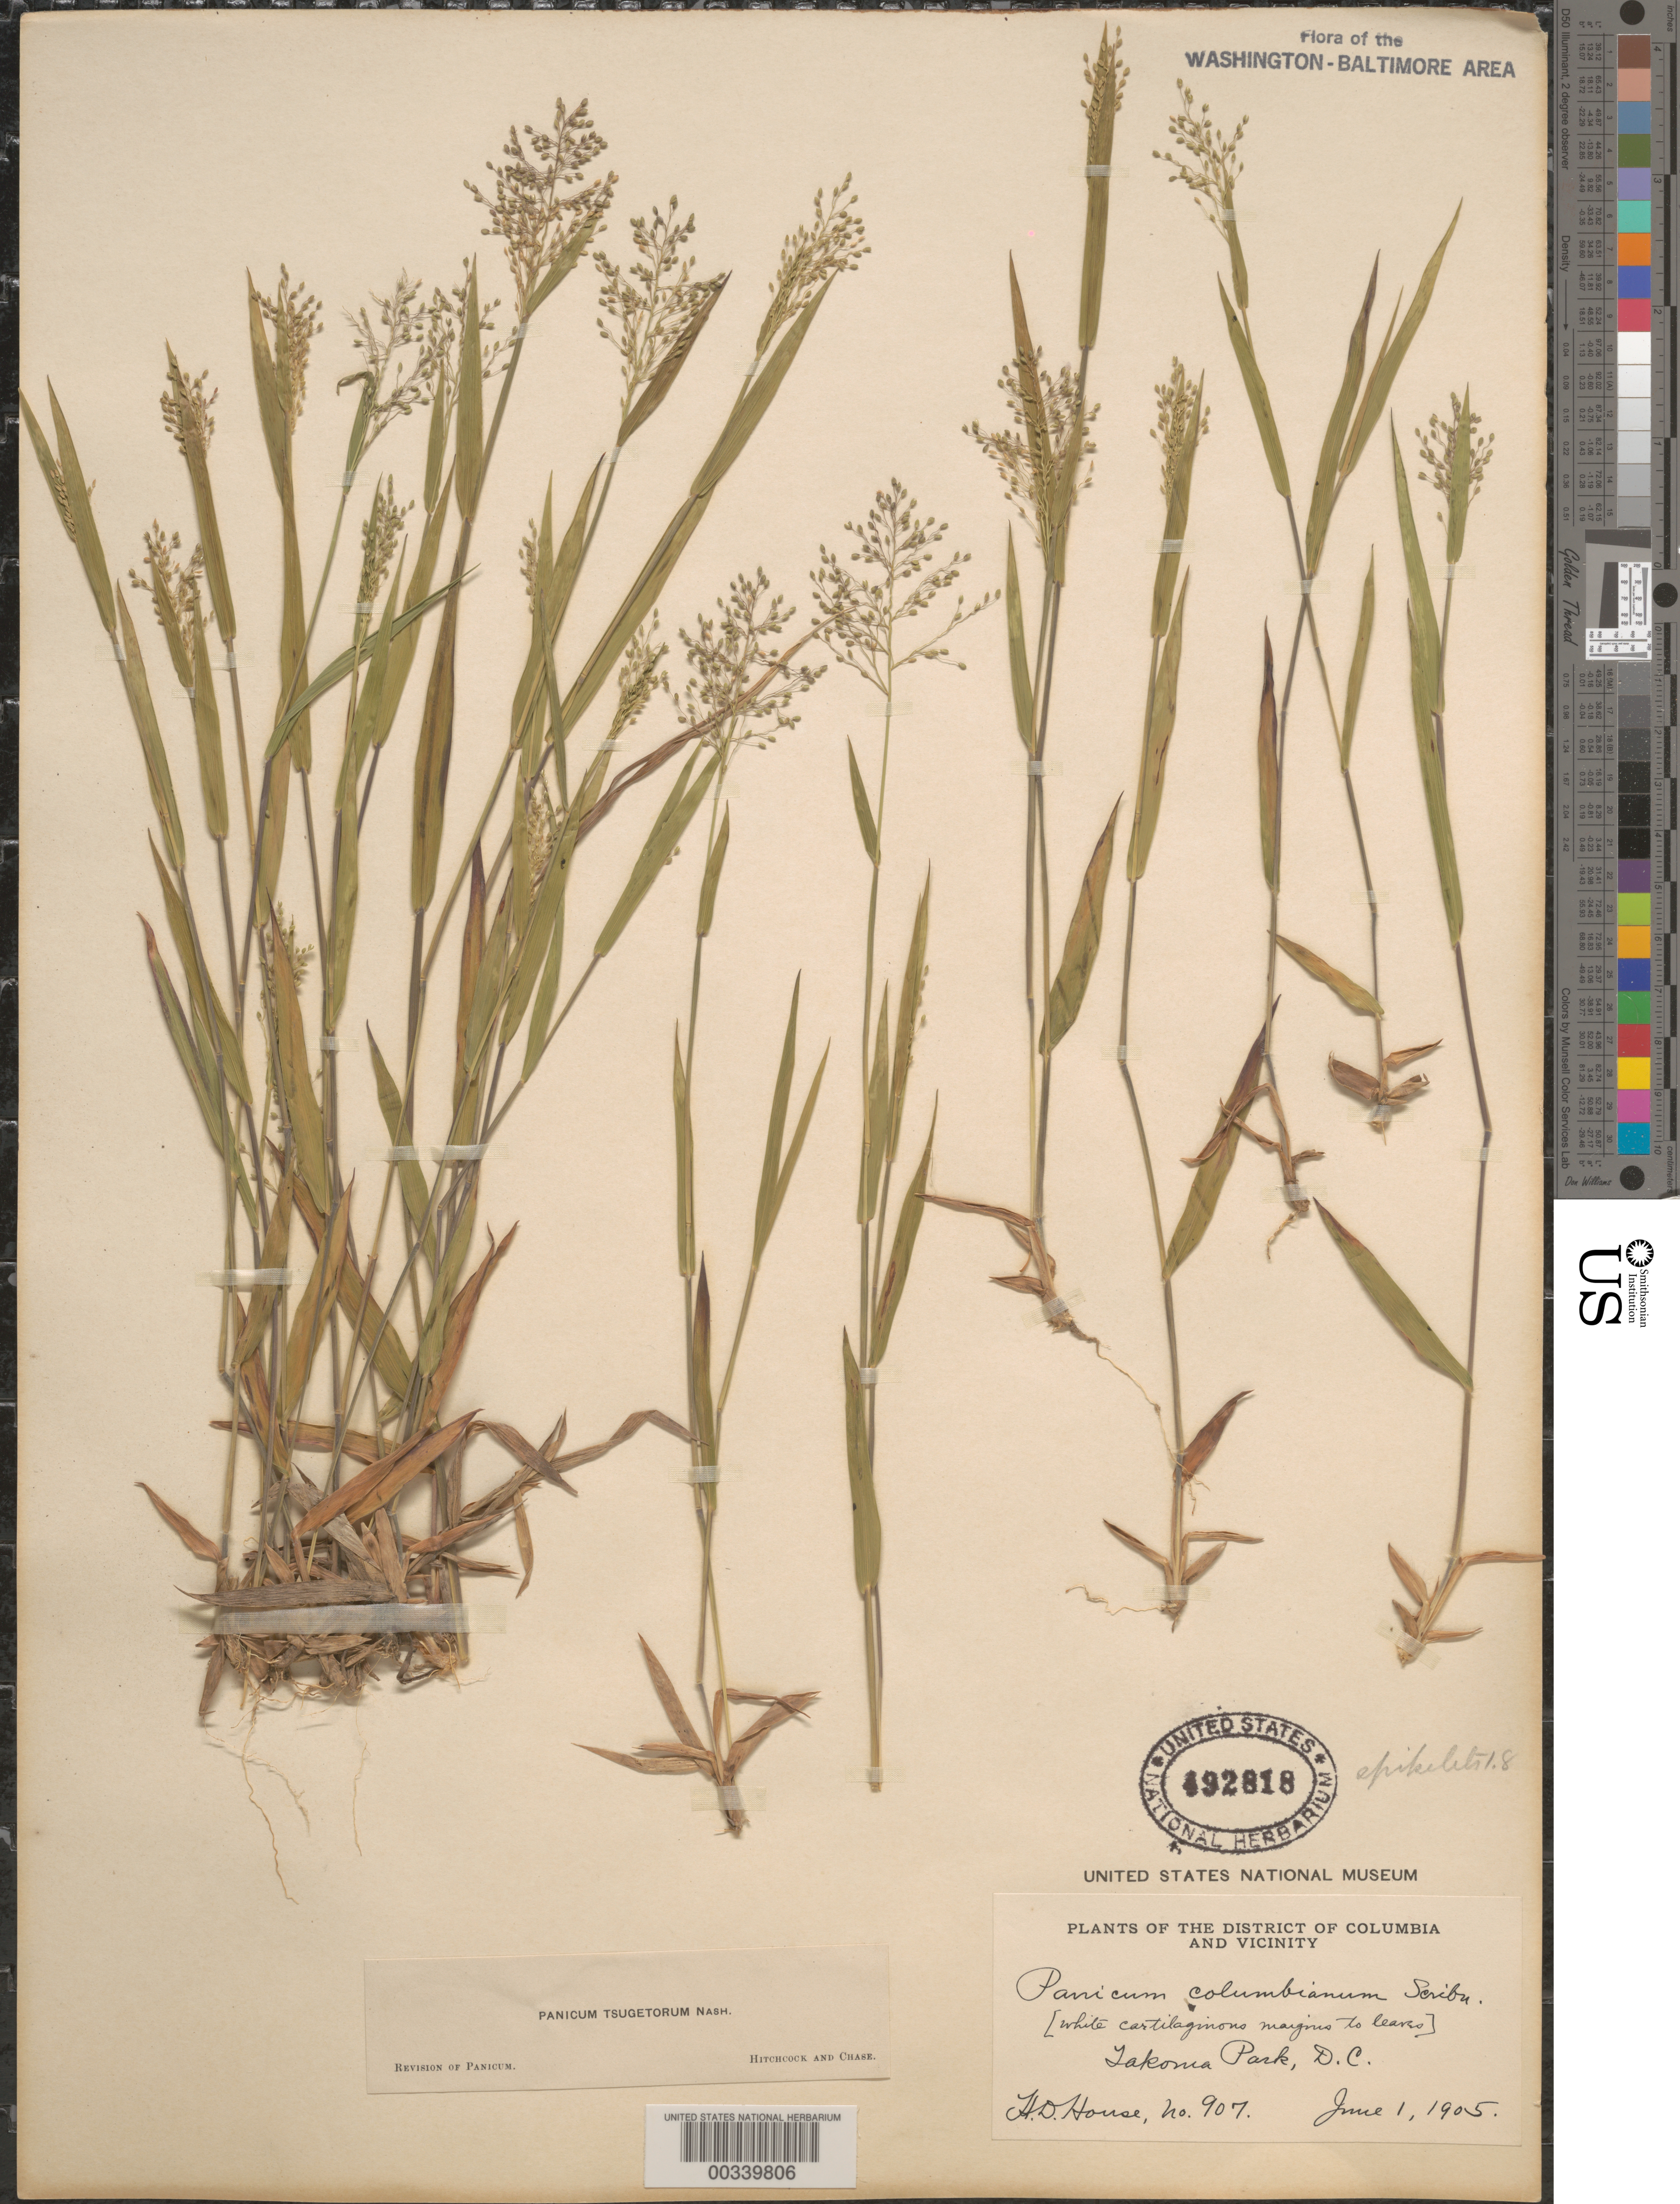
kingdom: Plantae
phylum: Tracheophyta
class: Liliopsida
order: Poales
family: Poaceae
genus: Dichanthelium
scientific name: Dichanthelium sabulorum var. patulum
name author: Nash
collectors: H. D. House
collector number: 907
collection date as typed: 01 Jun 1905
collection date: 1905-06-01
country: United States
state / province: District of Columbia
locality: Takoma Park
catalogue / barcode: US 492818